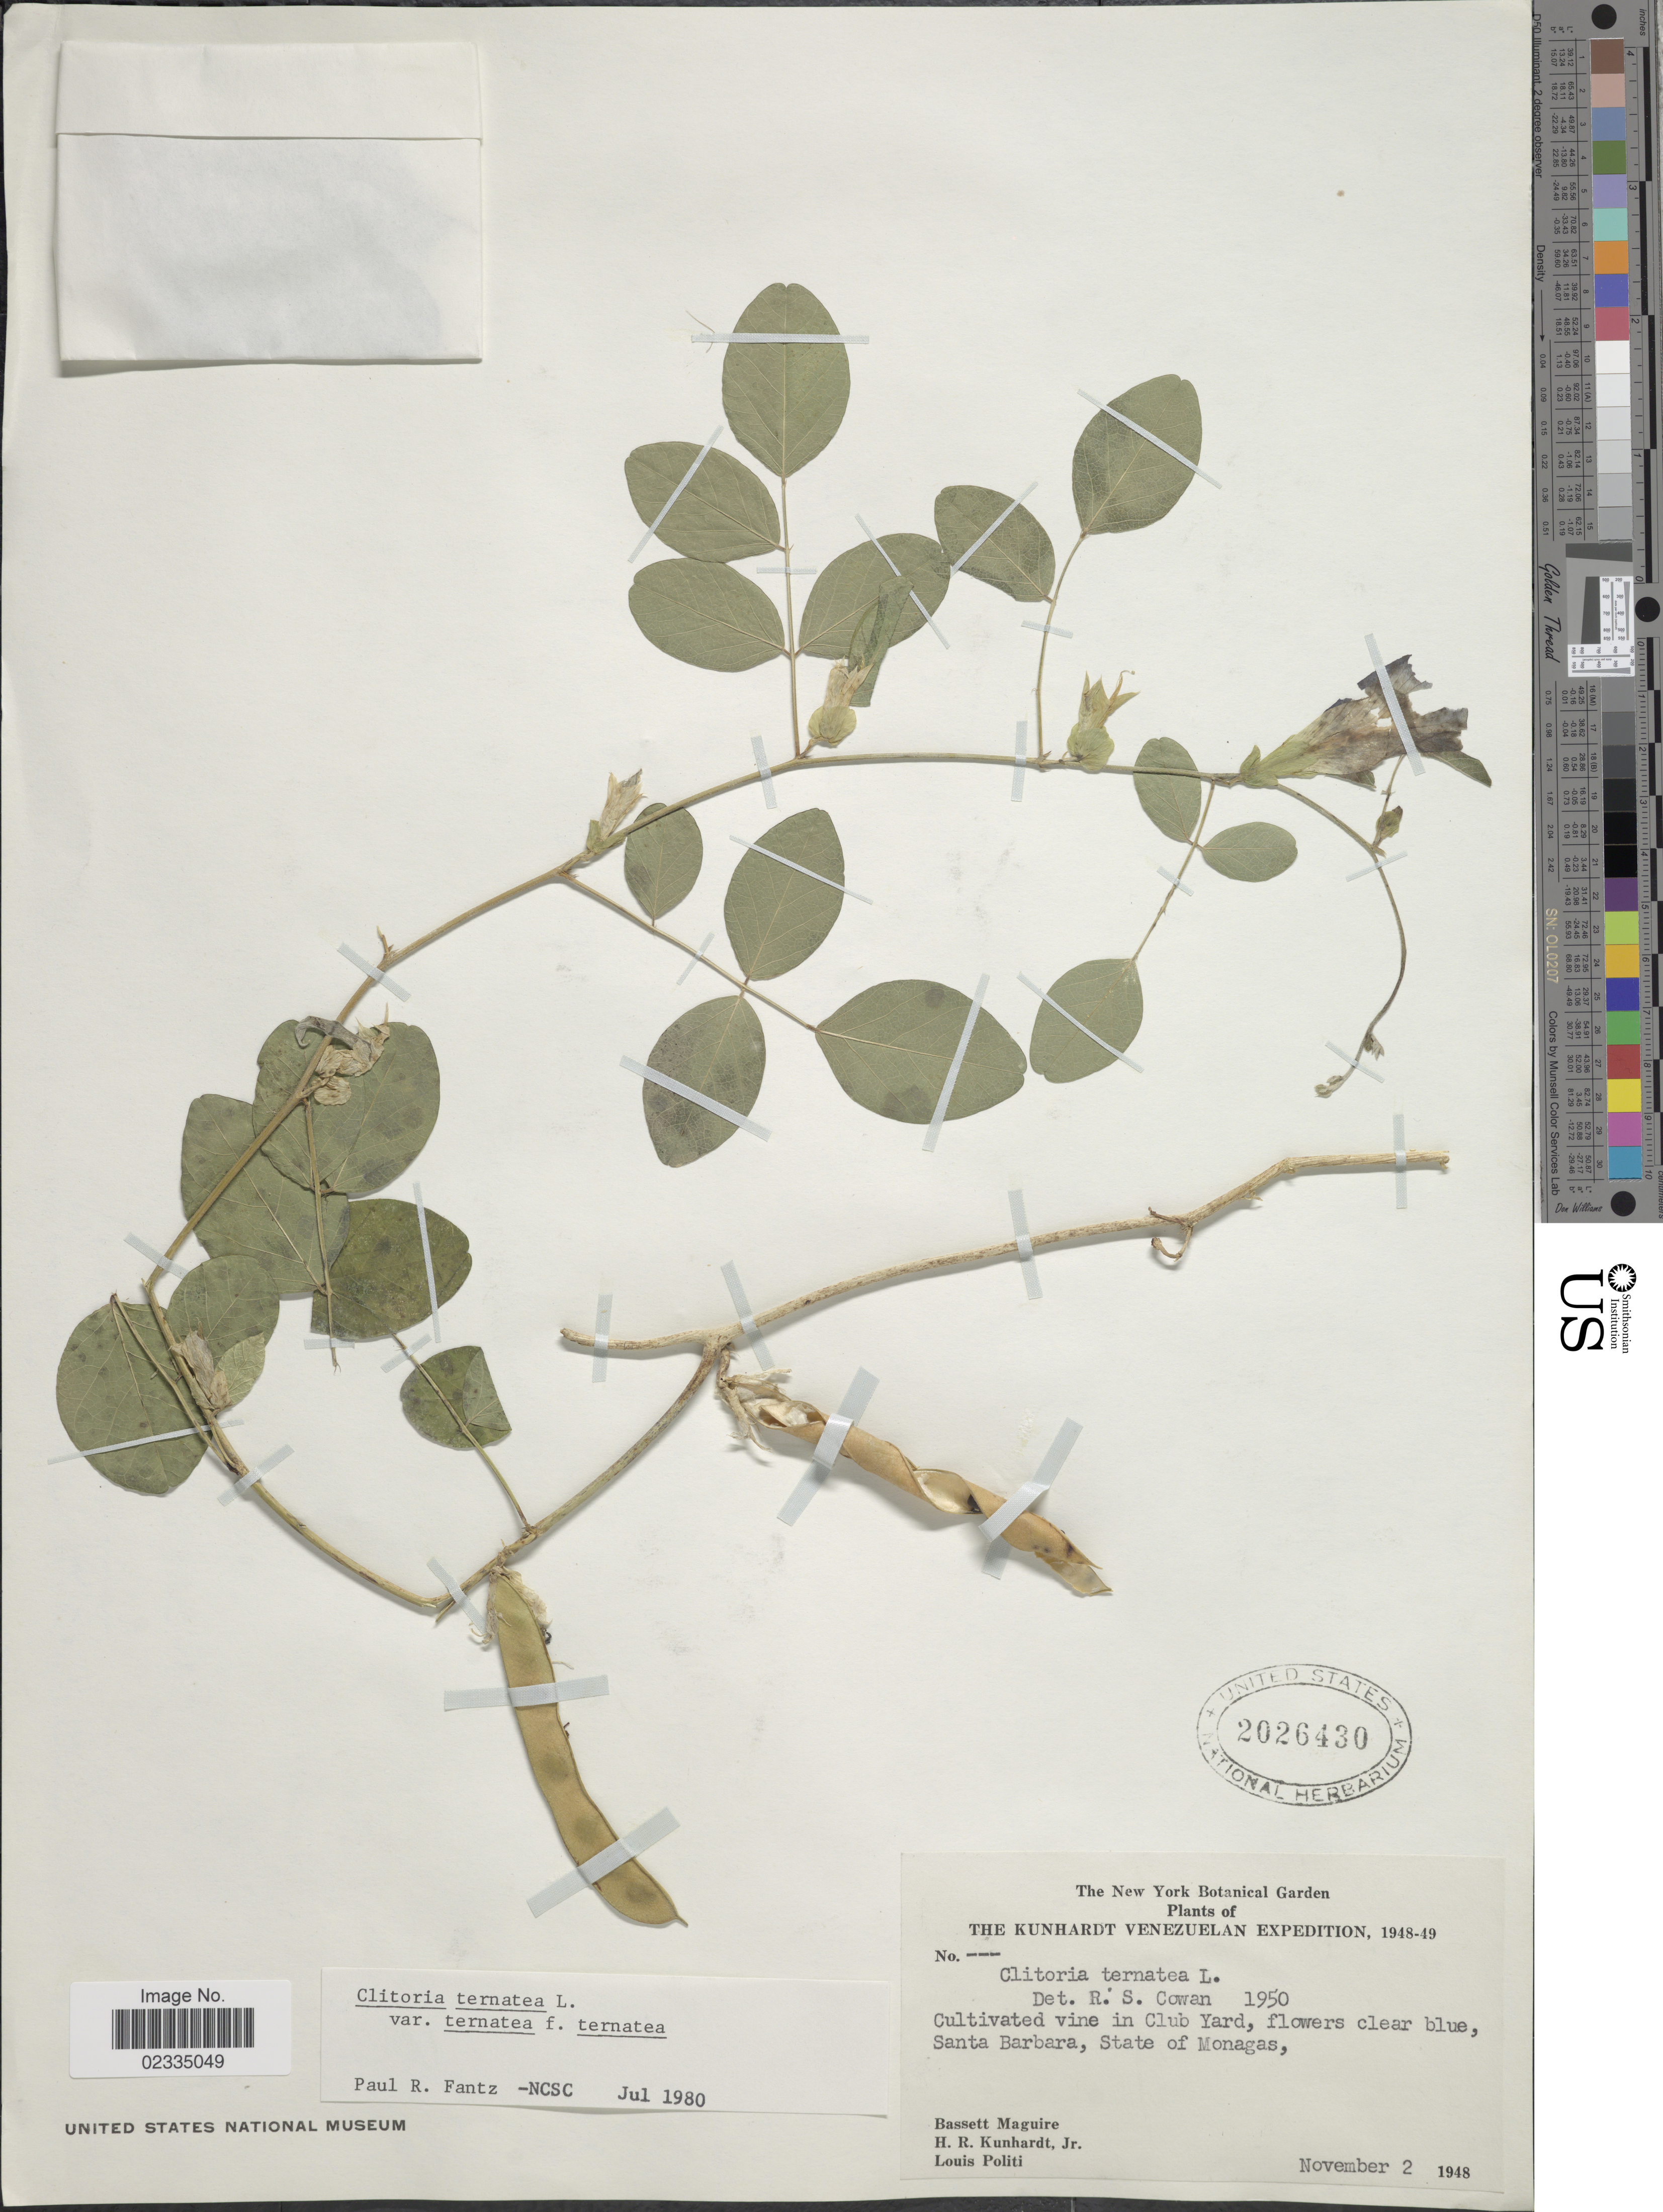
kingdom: Plantae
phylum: Tracheophyta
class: Magnoliopsida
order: Fabales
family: Fabaceae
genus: Clitoria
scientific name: Clitoria ternatea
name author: L.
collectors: B. Maguire, H. Kunhardt & L. Politi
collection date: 1948-11-02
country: Venezuela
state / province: Monagas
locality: Cultivated vine in Club Yard, Santa Barbara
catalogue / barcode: US 2026430